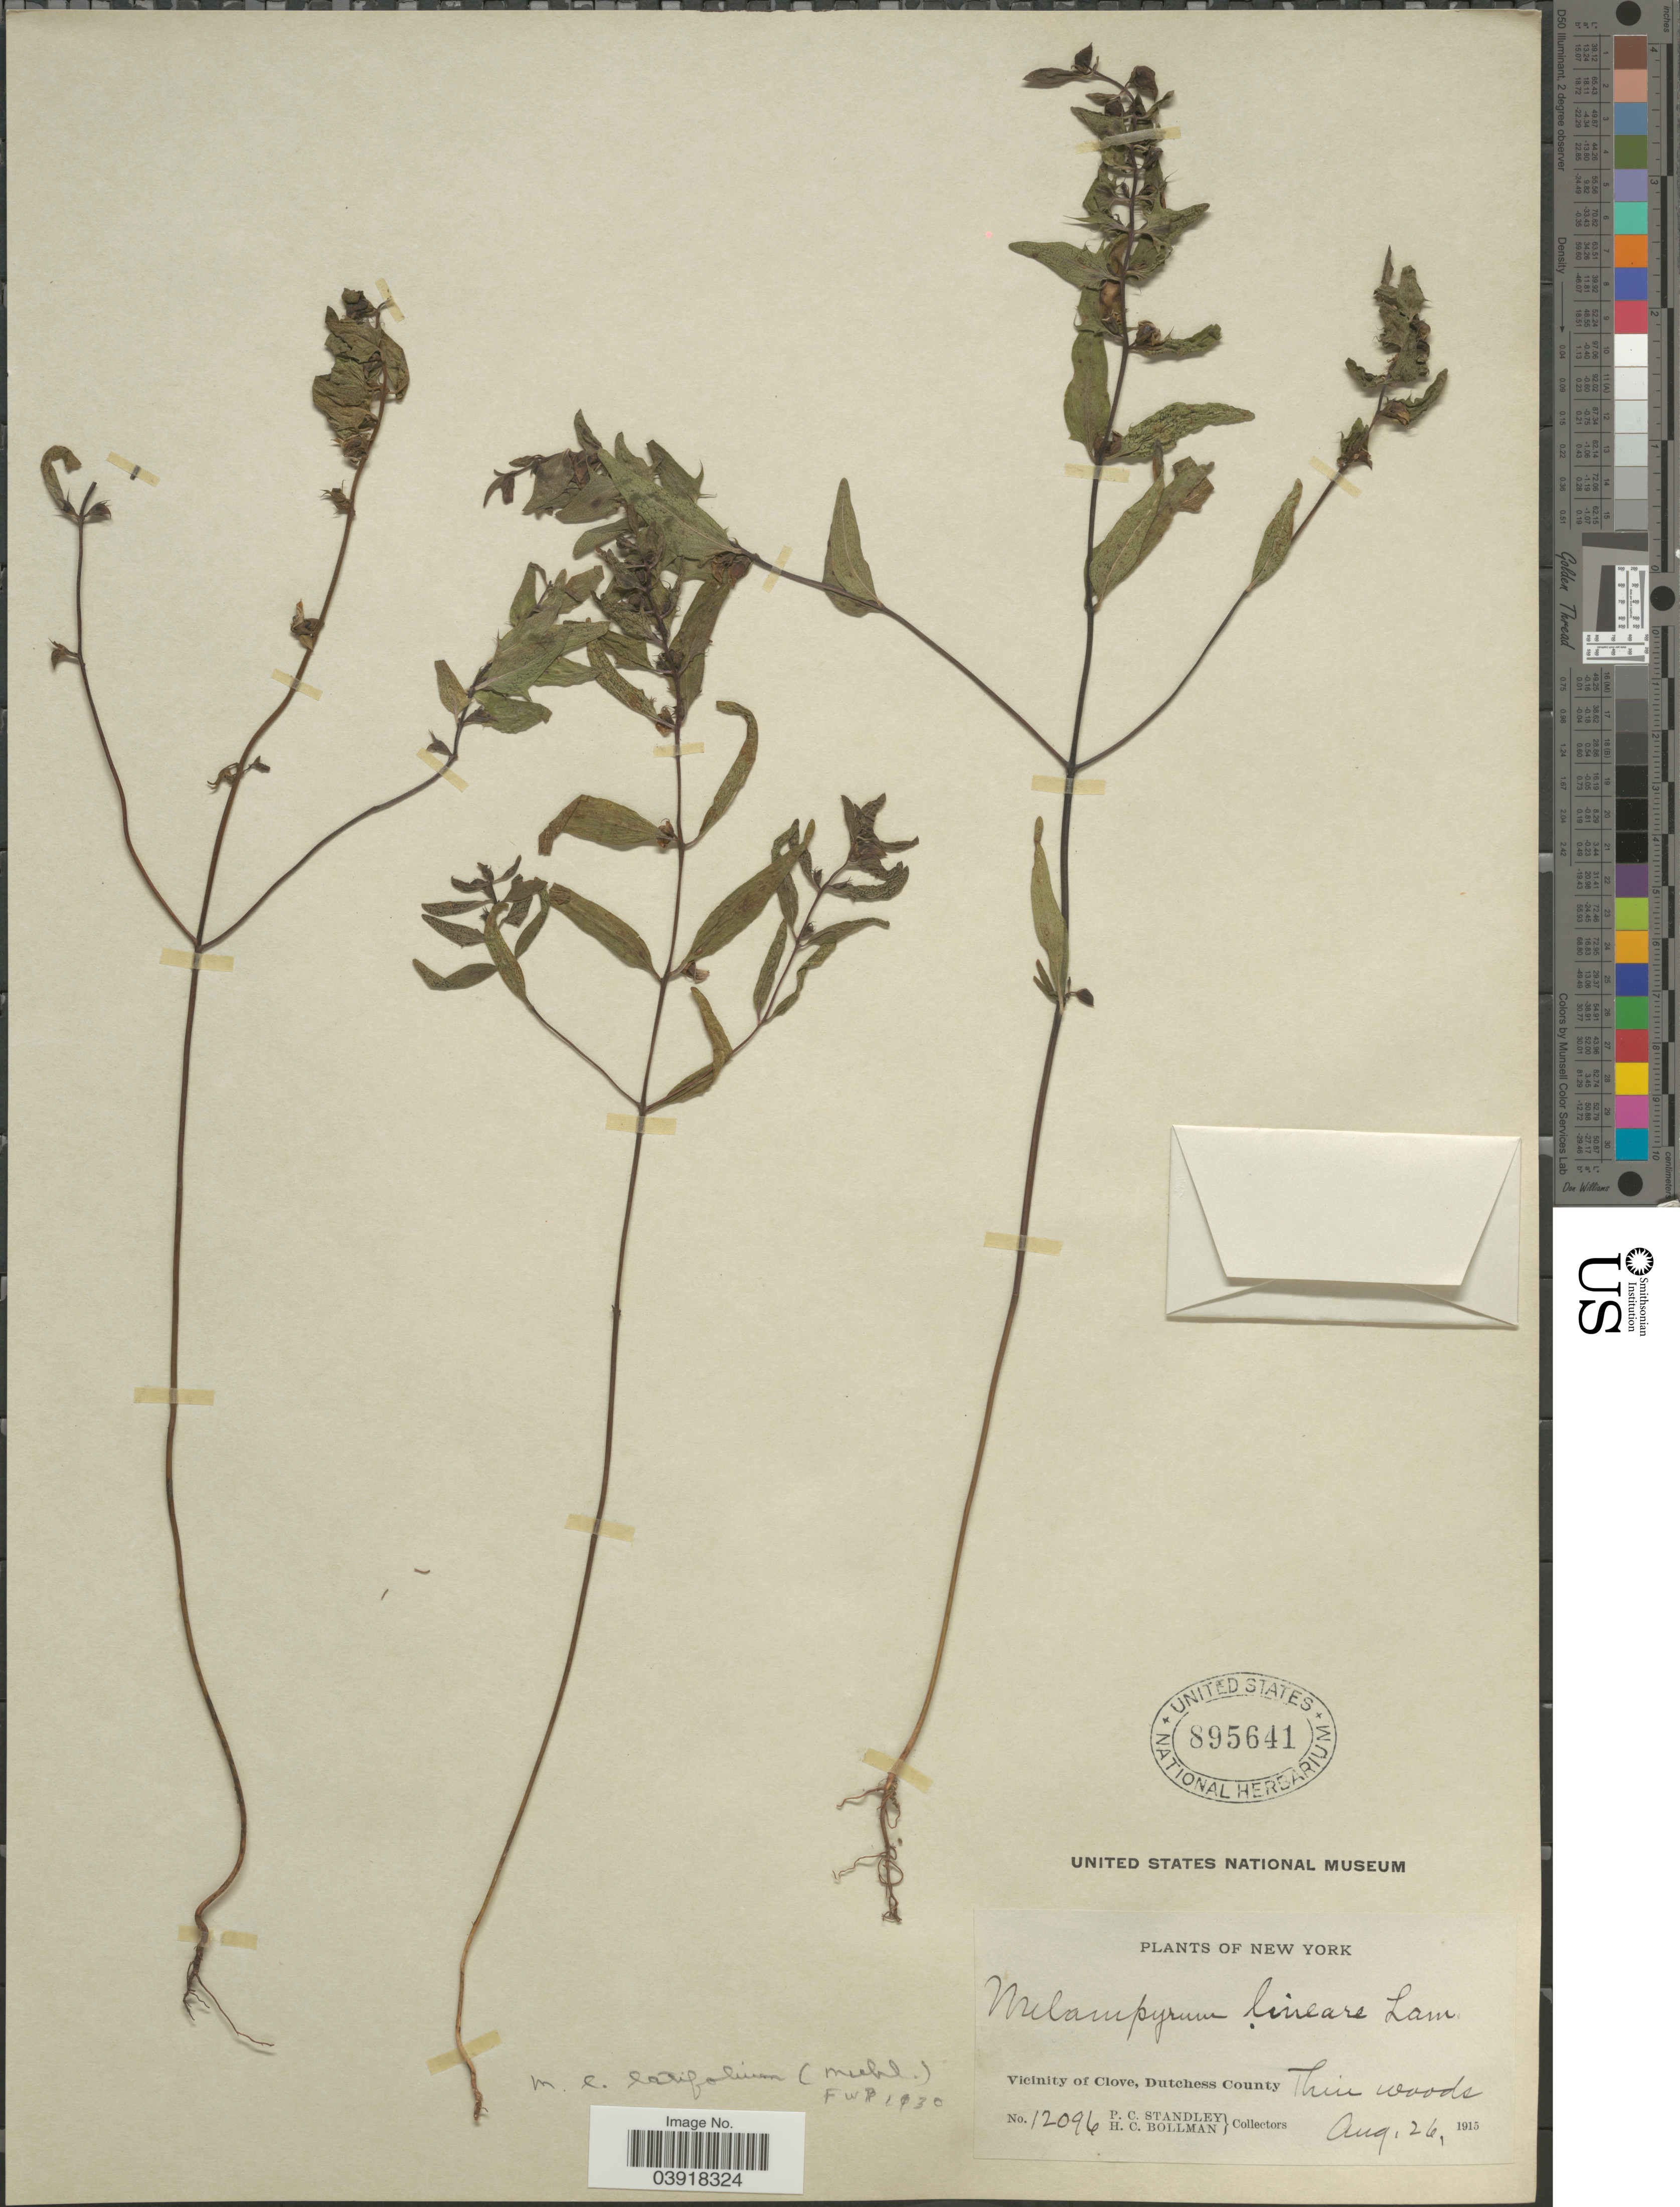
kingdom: Plantae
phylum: Tracheophyta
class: Magnoliopsida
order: Lamiales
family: Orobanchaceae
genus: Melampyrum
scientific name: Melampyrum lineare var. latifolium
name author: (Muhl.) P. Beauv.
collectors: P. C. Standley & H. C. Bollman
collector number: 12096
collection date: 1915-08-26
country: United States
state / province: New York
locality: Vicinity of Clove, Dutchess County.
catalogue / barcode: US 895641